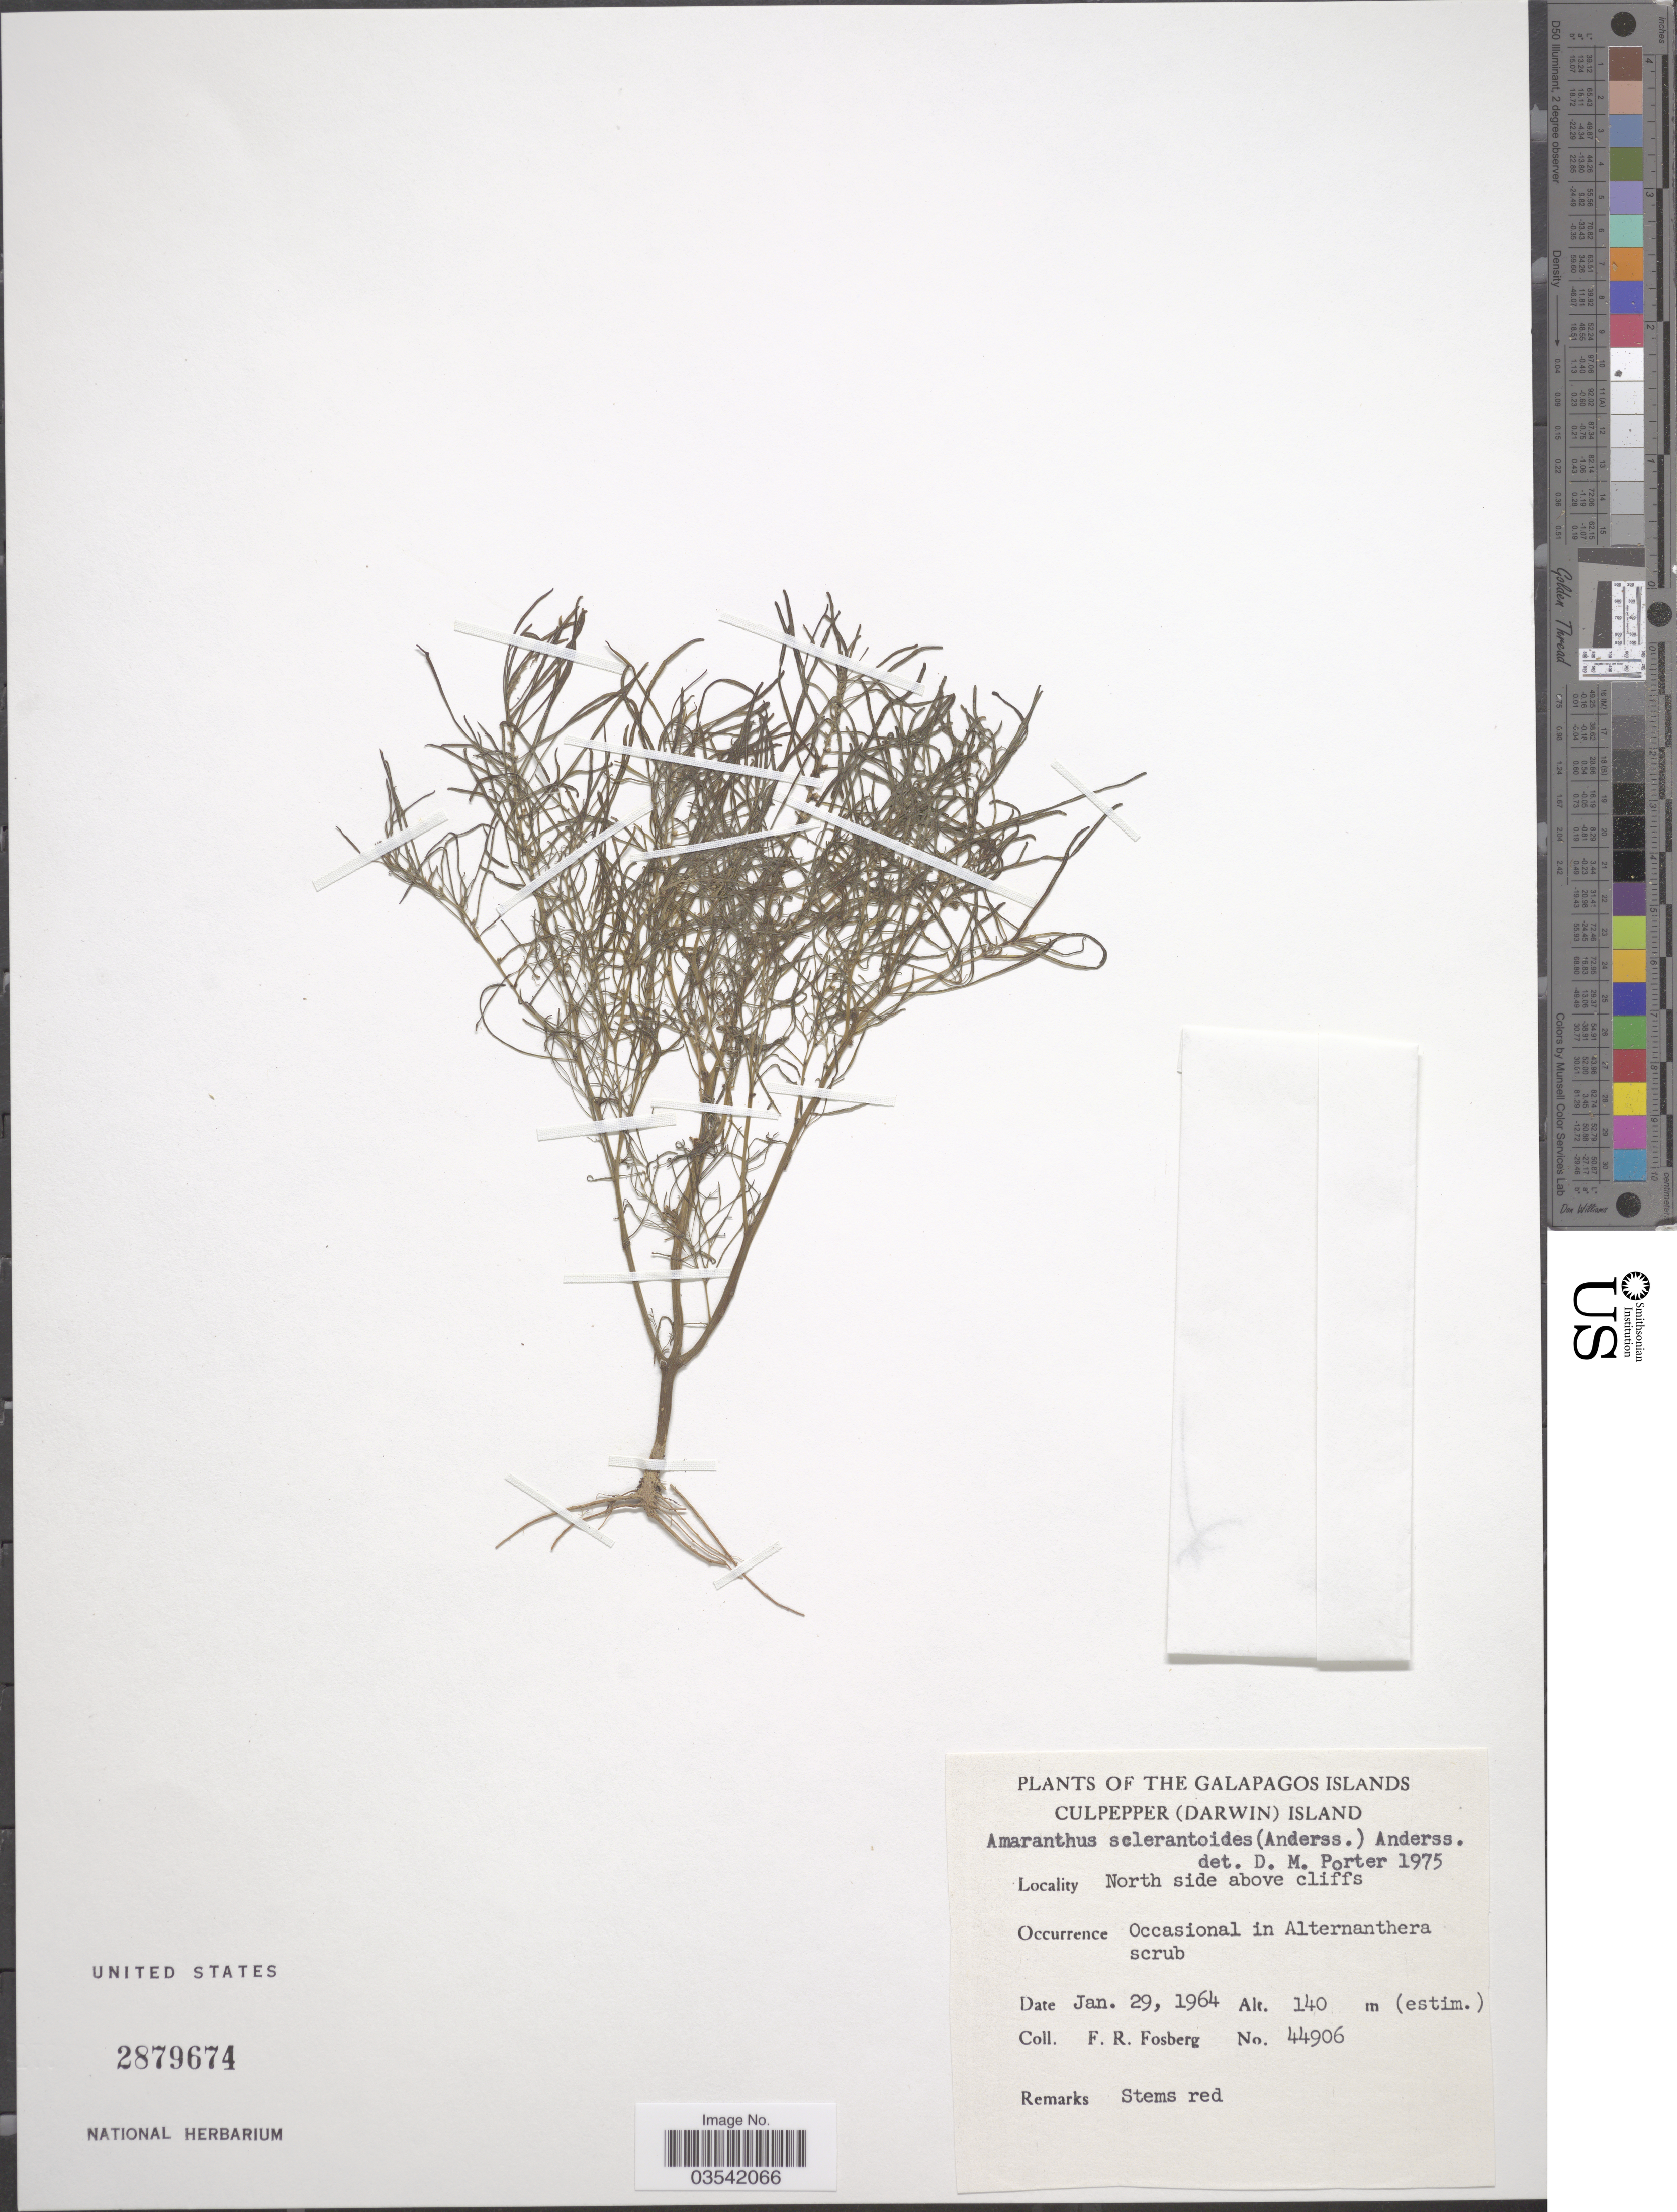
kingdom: Plantae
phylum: Tracheophyta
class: Magnoliopsida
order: Caryophyllales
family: Amaranthaceae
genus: Amaranthus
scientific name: Amaranthus sclerantoides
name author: (Andersson) Andersson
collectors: F. R. Fosberg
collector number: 44906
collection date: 1964-01-29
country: Ecuador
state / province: Colón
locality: Galapagos Islands. Culpepper (Darwin Island). North side above cliffs.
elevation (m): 140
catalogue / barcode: US 2879674